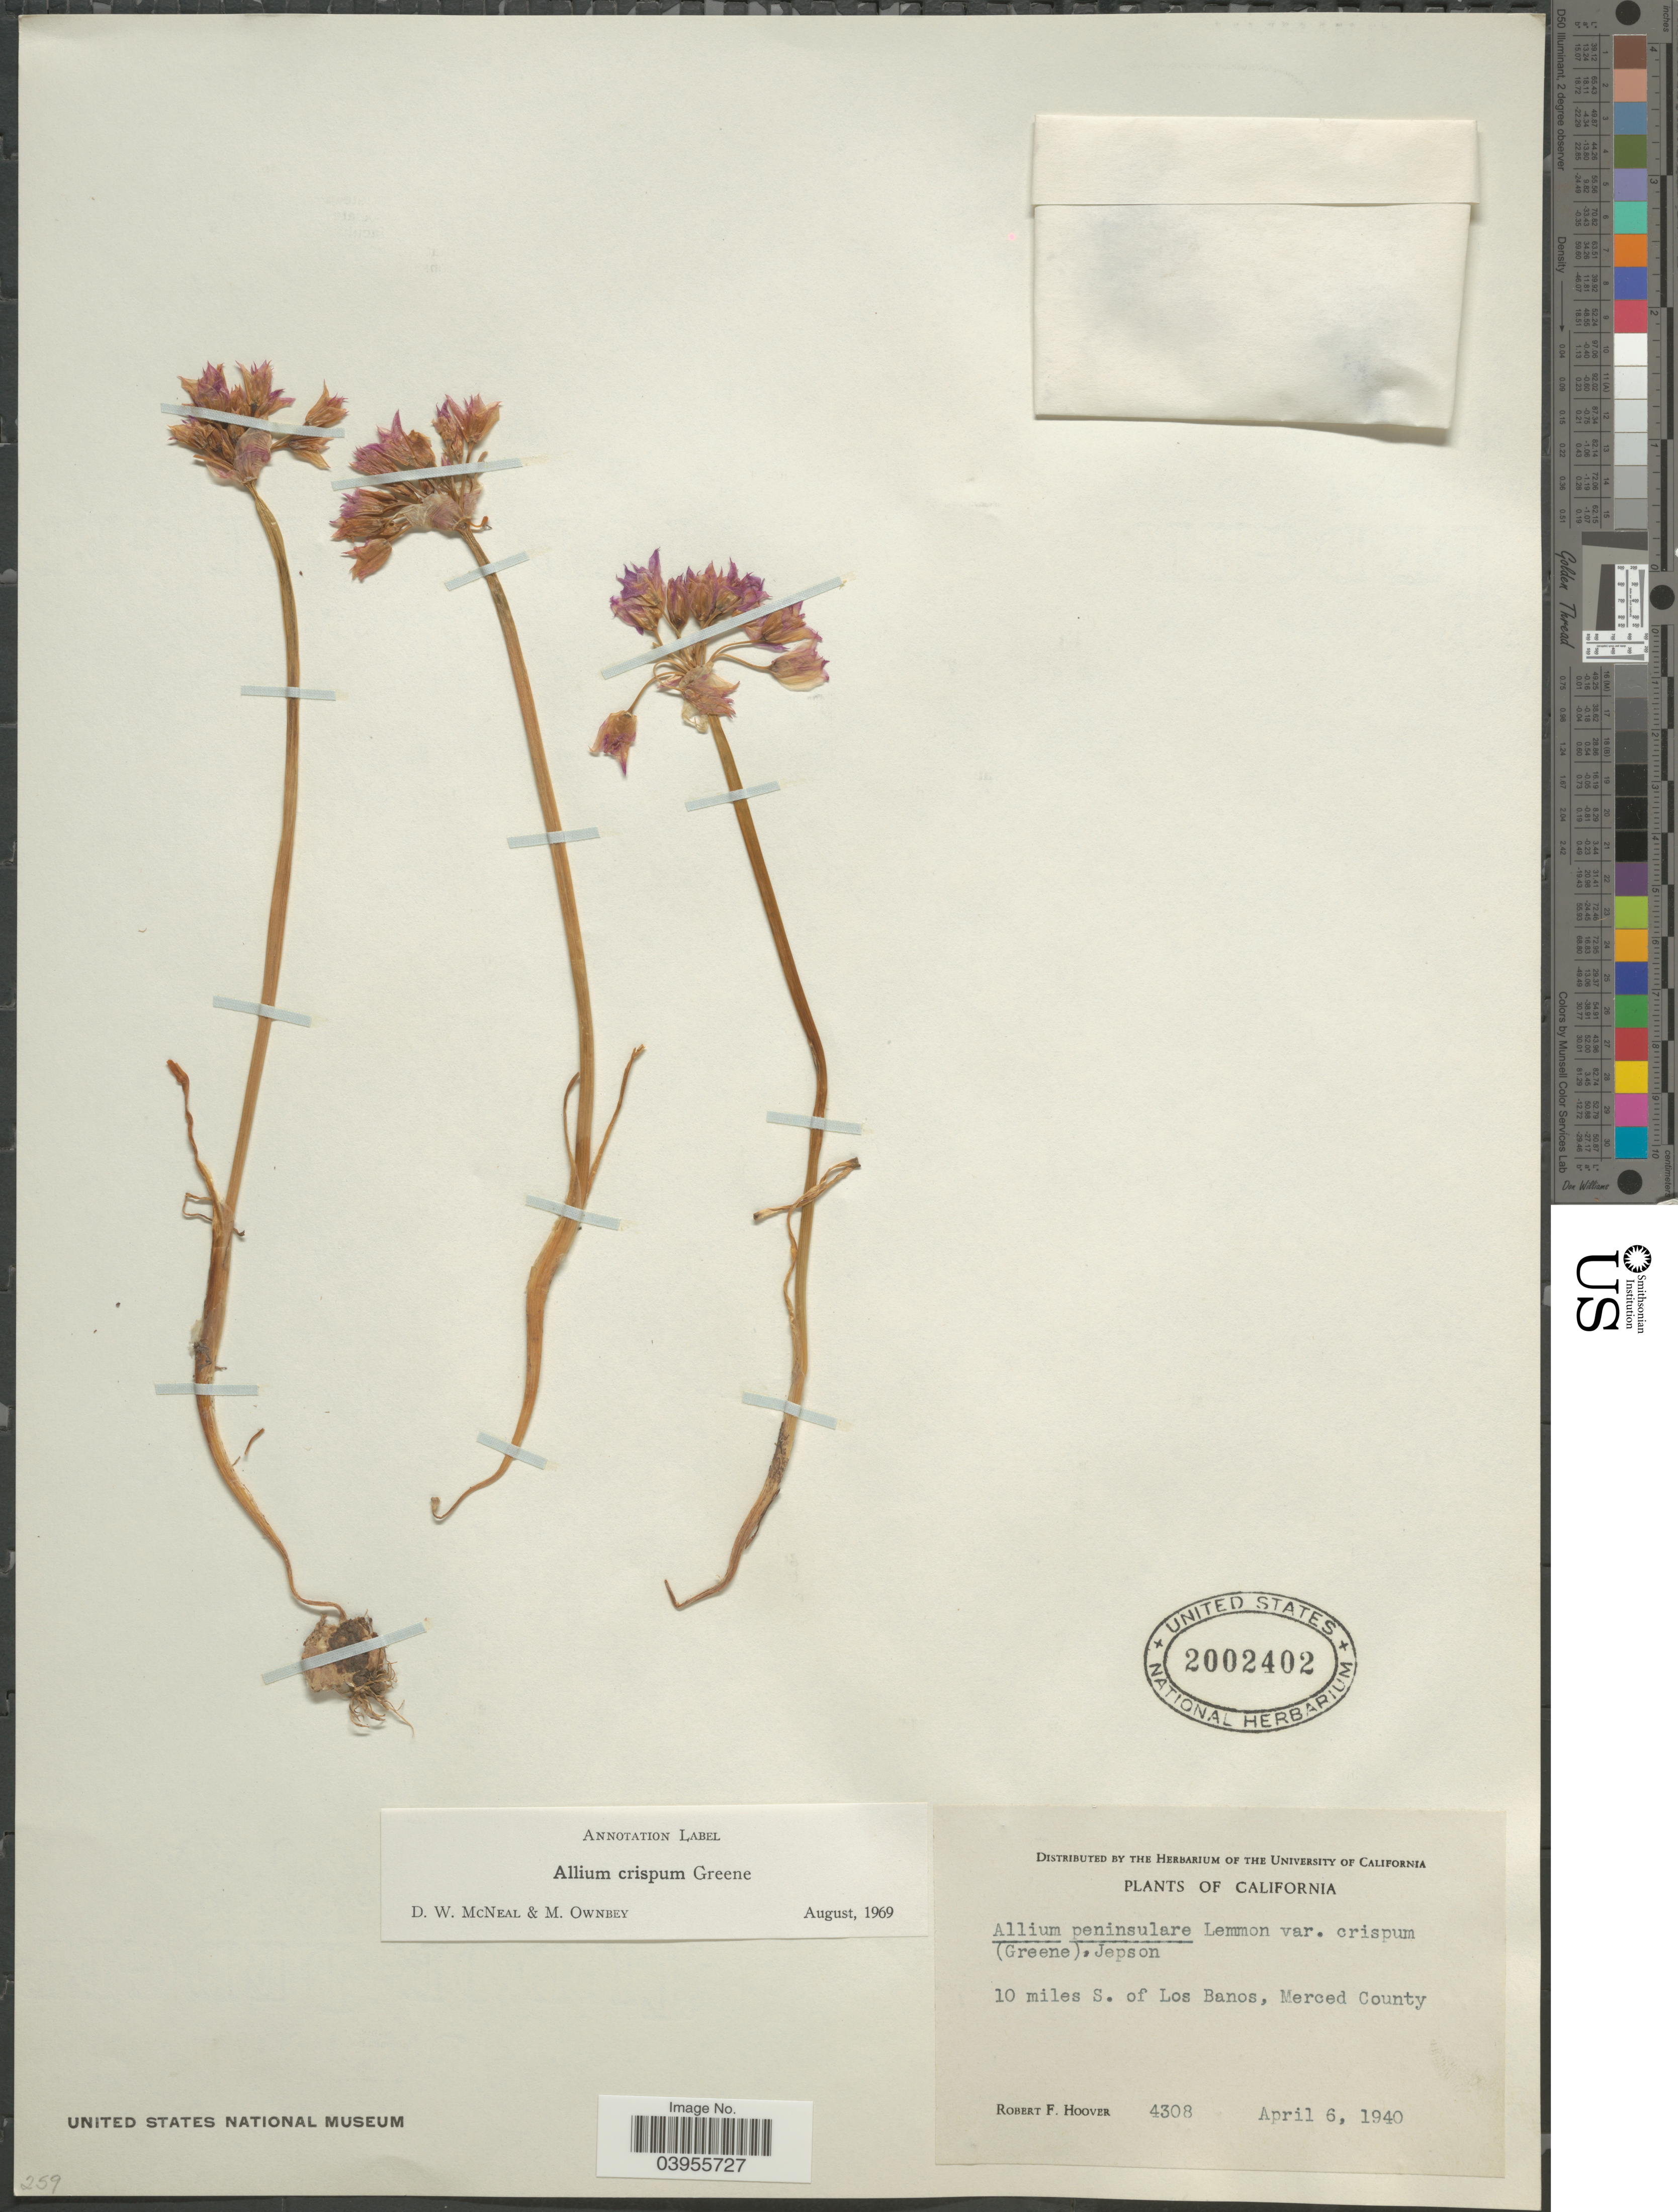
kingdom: Plantae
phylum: Tracheophyta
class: Liliopsida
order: Asparagales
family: Amaryllidaceae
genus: Allium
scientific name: Allium crispum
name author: Greene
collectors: R. F. Hoover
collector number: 4308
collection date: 1940-04-06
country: United States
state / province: California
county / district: Merced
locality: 10 miles S. of Los Banos, Merced County.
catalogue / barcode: US 2002402